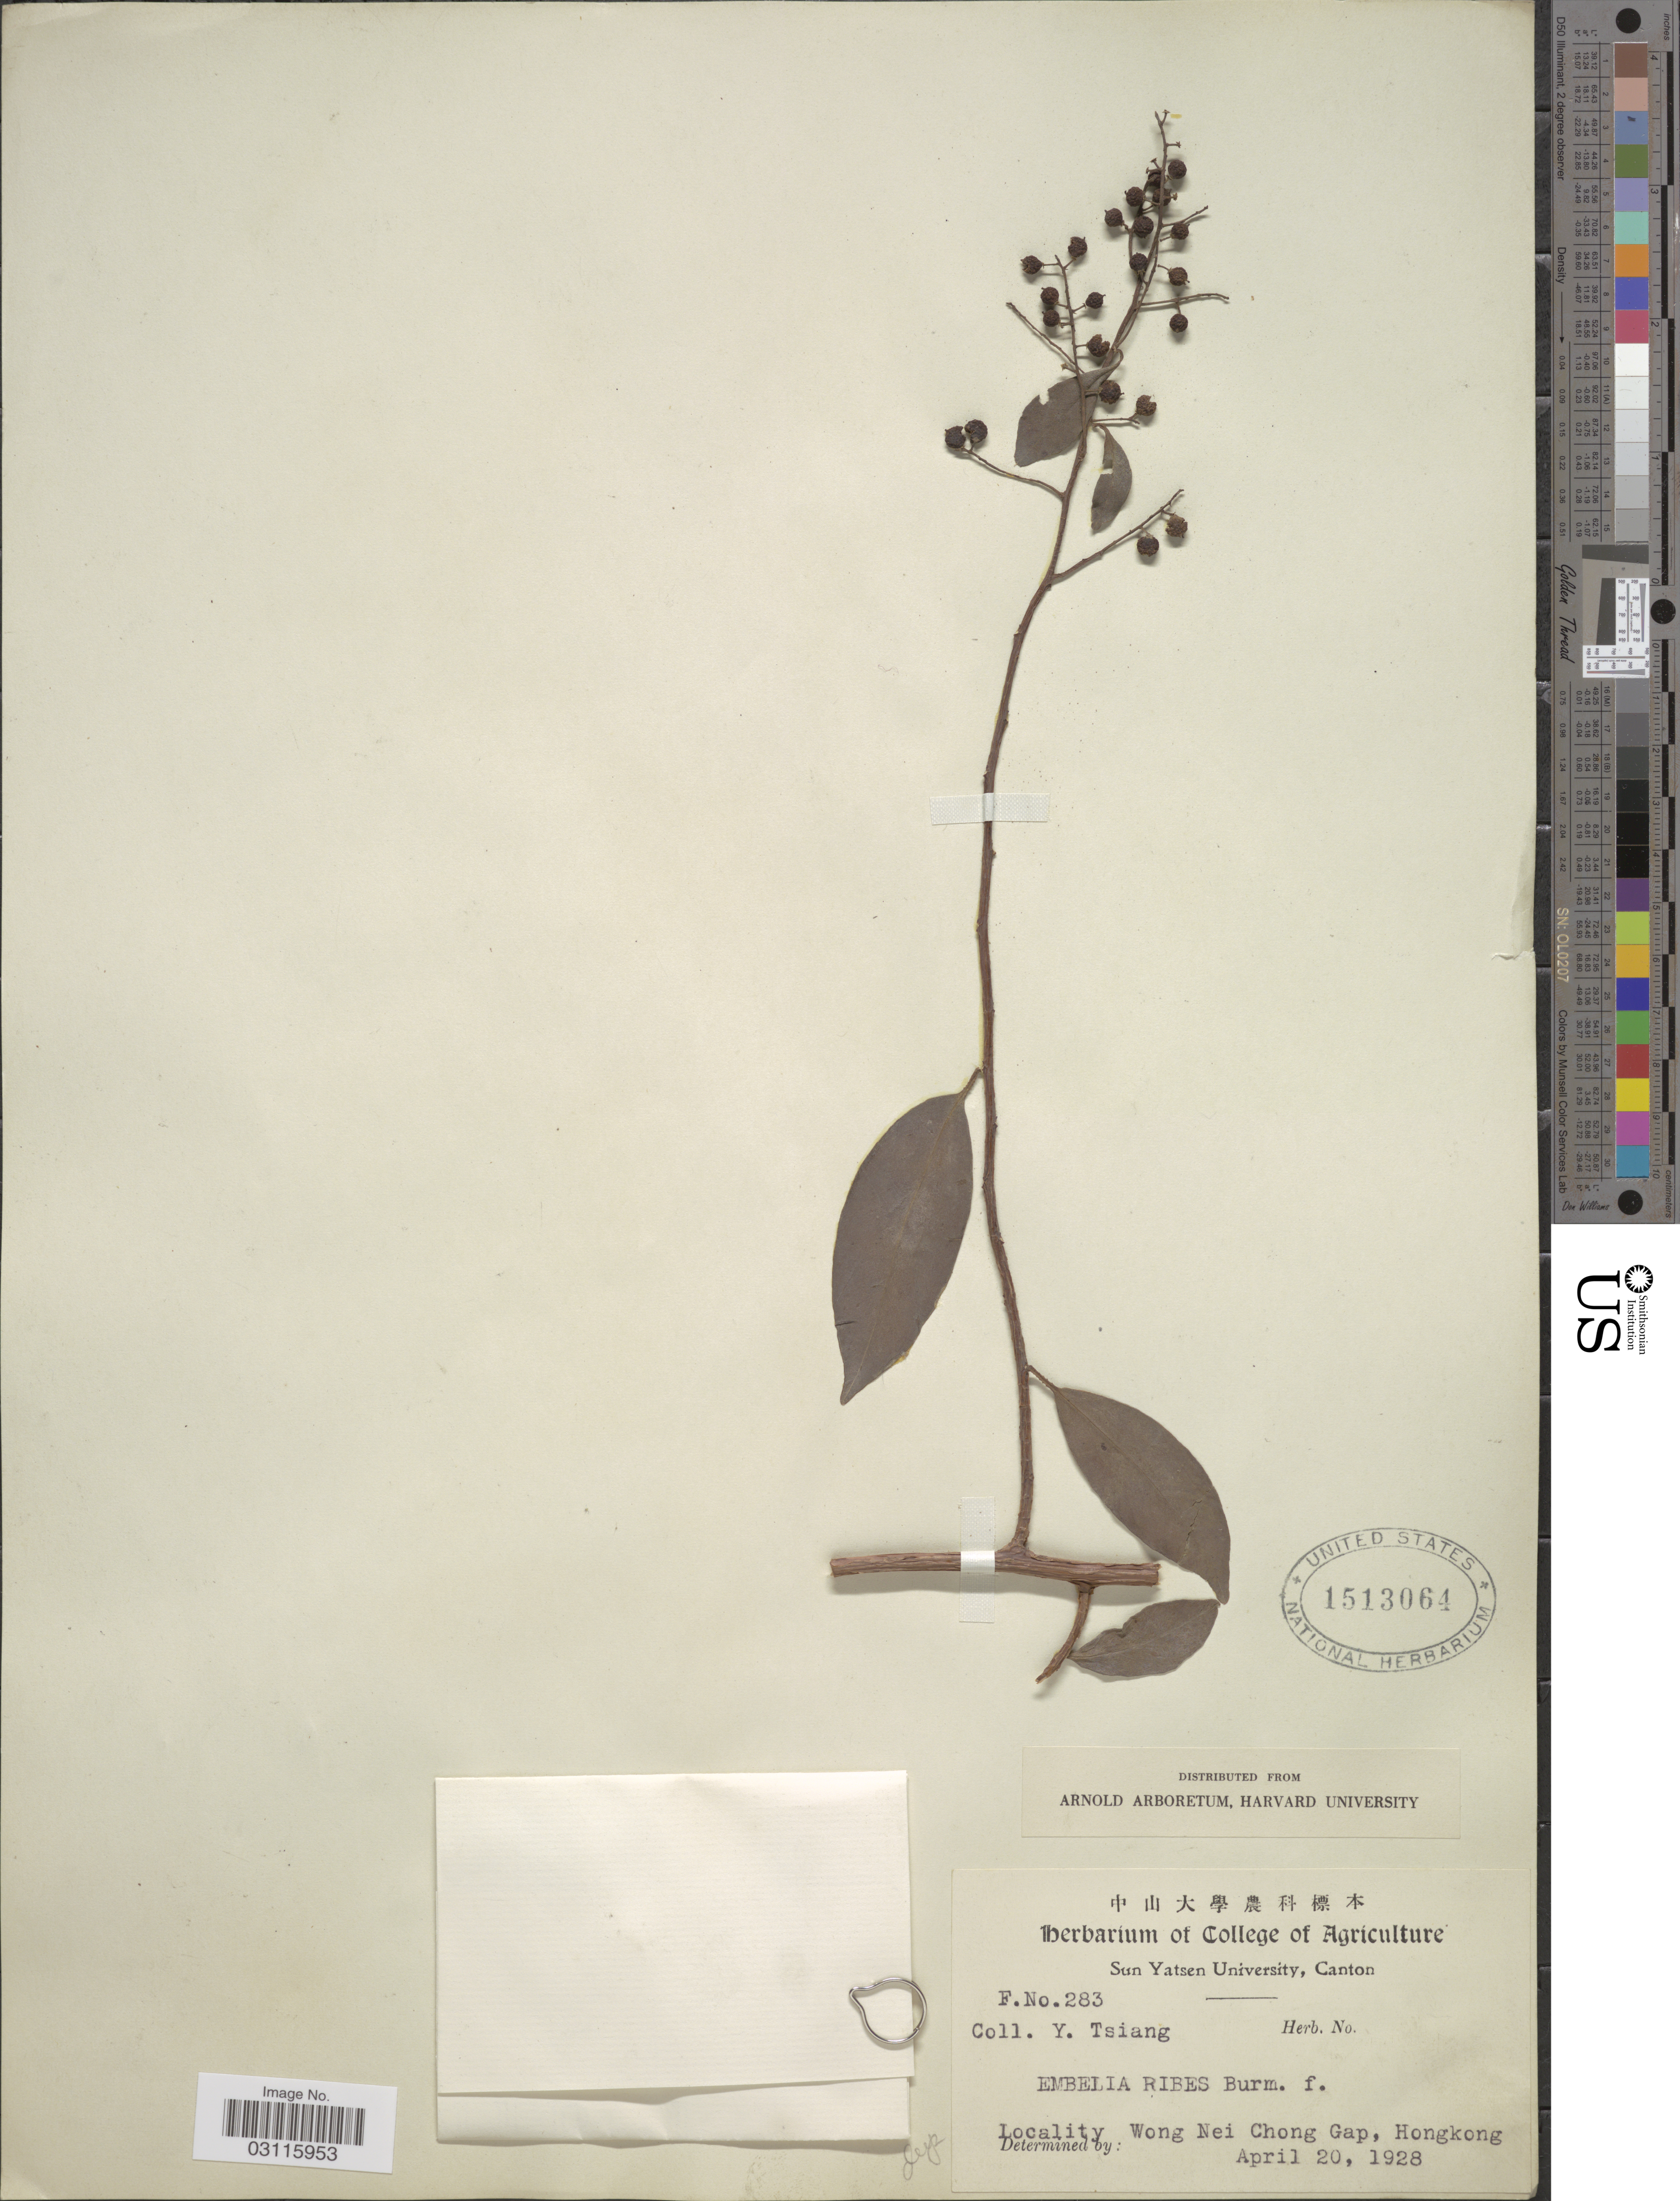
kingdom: Plantae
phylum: Tracheophyta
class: Magnoliopsida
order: Ericales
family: Primulaceae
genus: Embelia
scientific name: Embelia ribes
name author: Burm. f.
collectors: Y. Tsiang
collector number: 283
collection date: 1928-04-20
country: China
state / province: Hong Kong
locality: Wong Nei Chong Gap, Hongkong.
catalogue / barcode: US 1513064